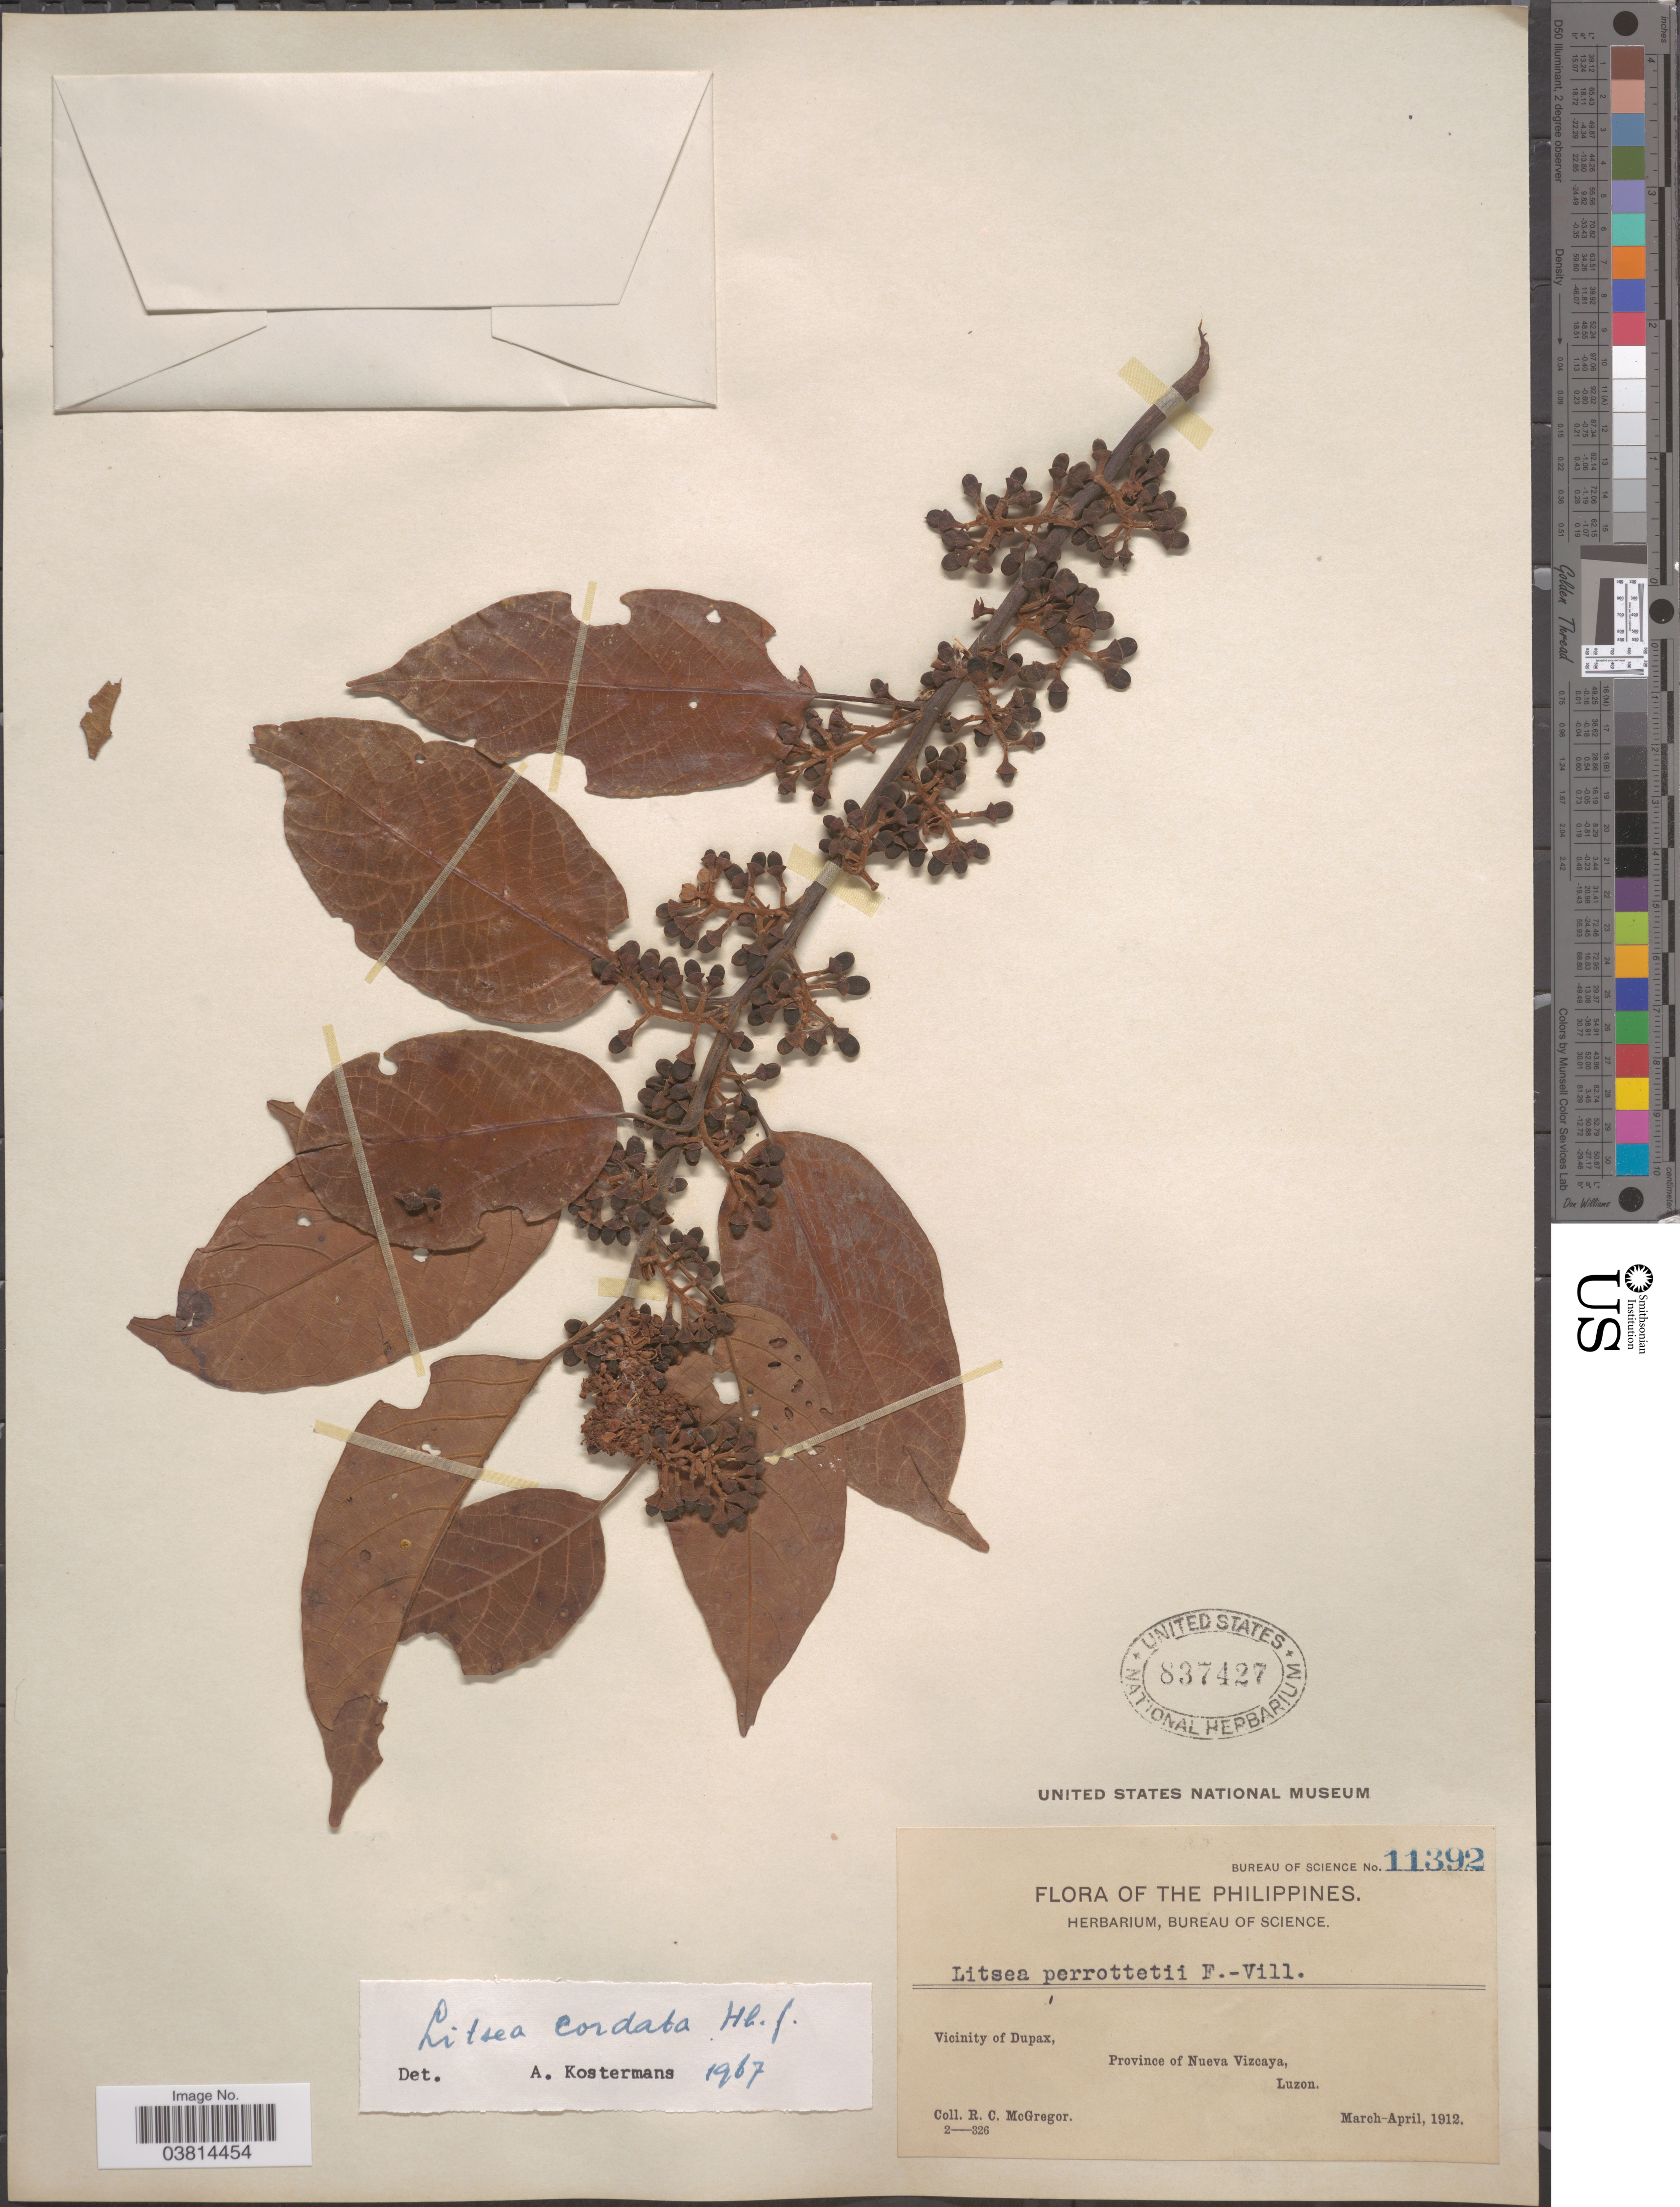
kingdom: Plantae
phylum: Tracheophyta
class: Magnoliopsida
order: Laurales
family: Lauraceae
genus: Litsea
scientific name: Litsea cordata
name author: Hook. f.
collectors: R. C. McGregor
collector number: Bureau of Science 11392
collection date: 1912-03/1912-04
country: Philippines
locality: Vicinity of Dupax, Province of Nueva Vizcaya, Luzon.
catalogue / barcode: US 837427